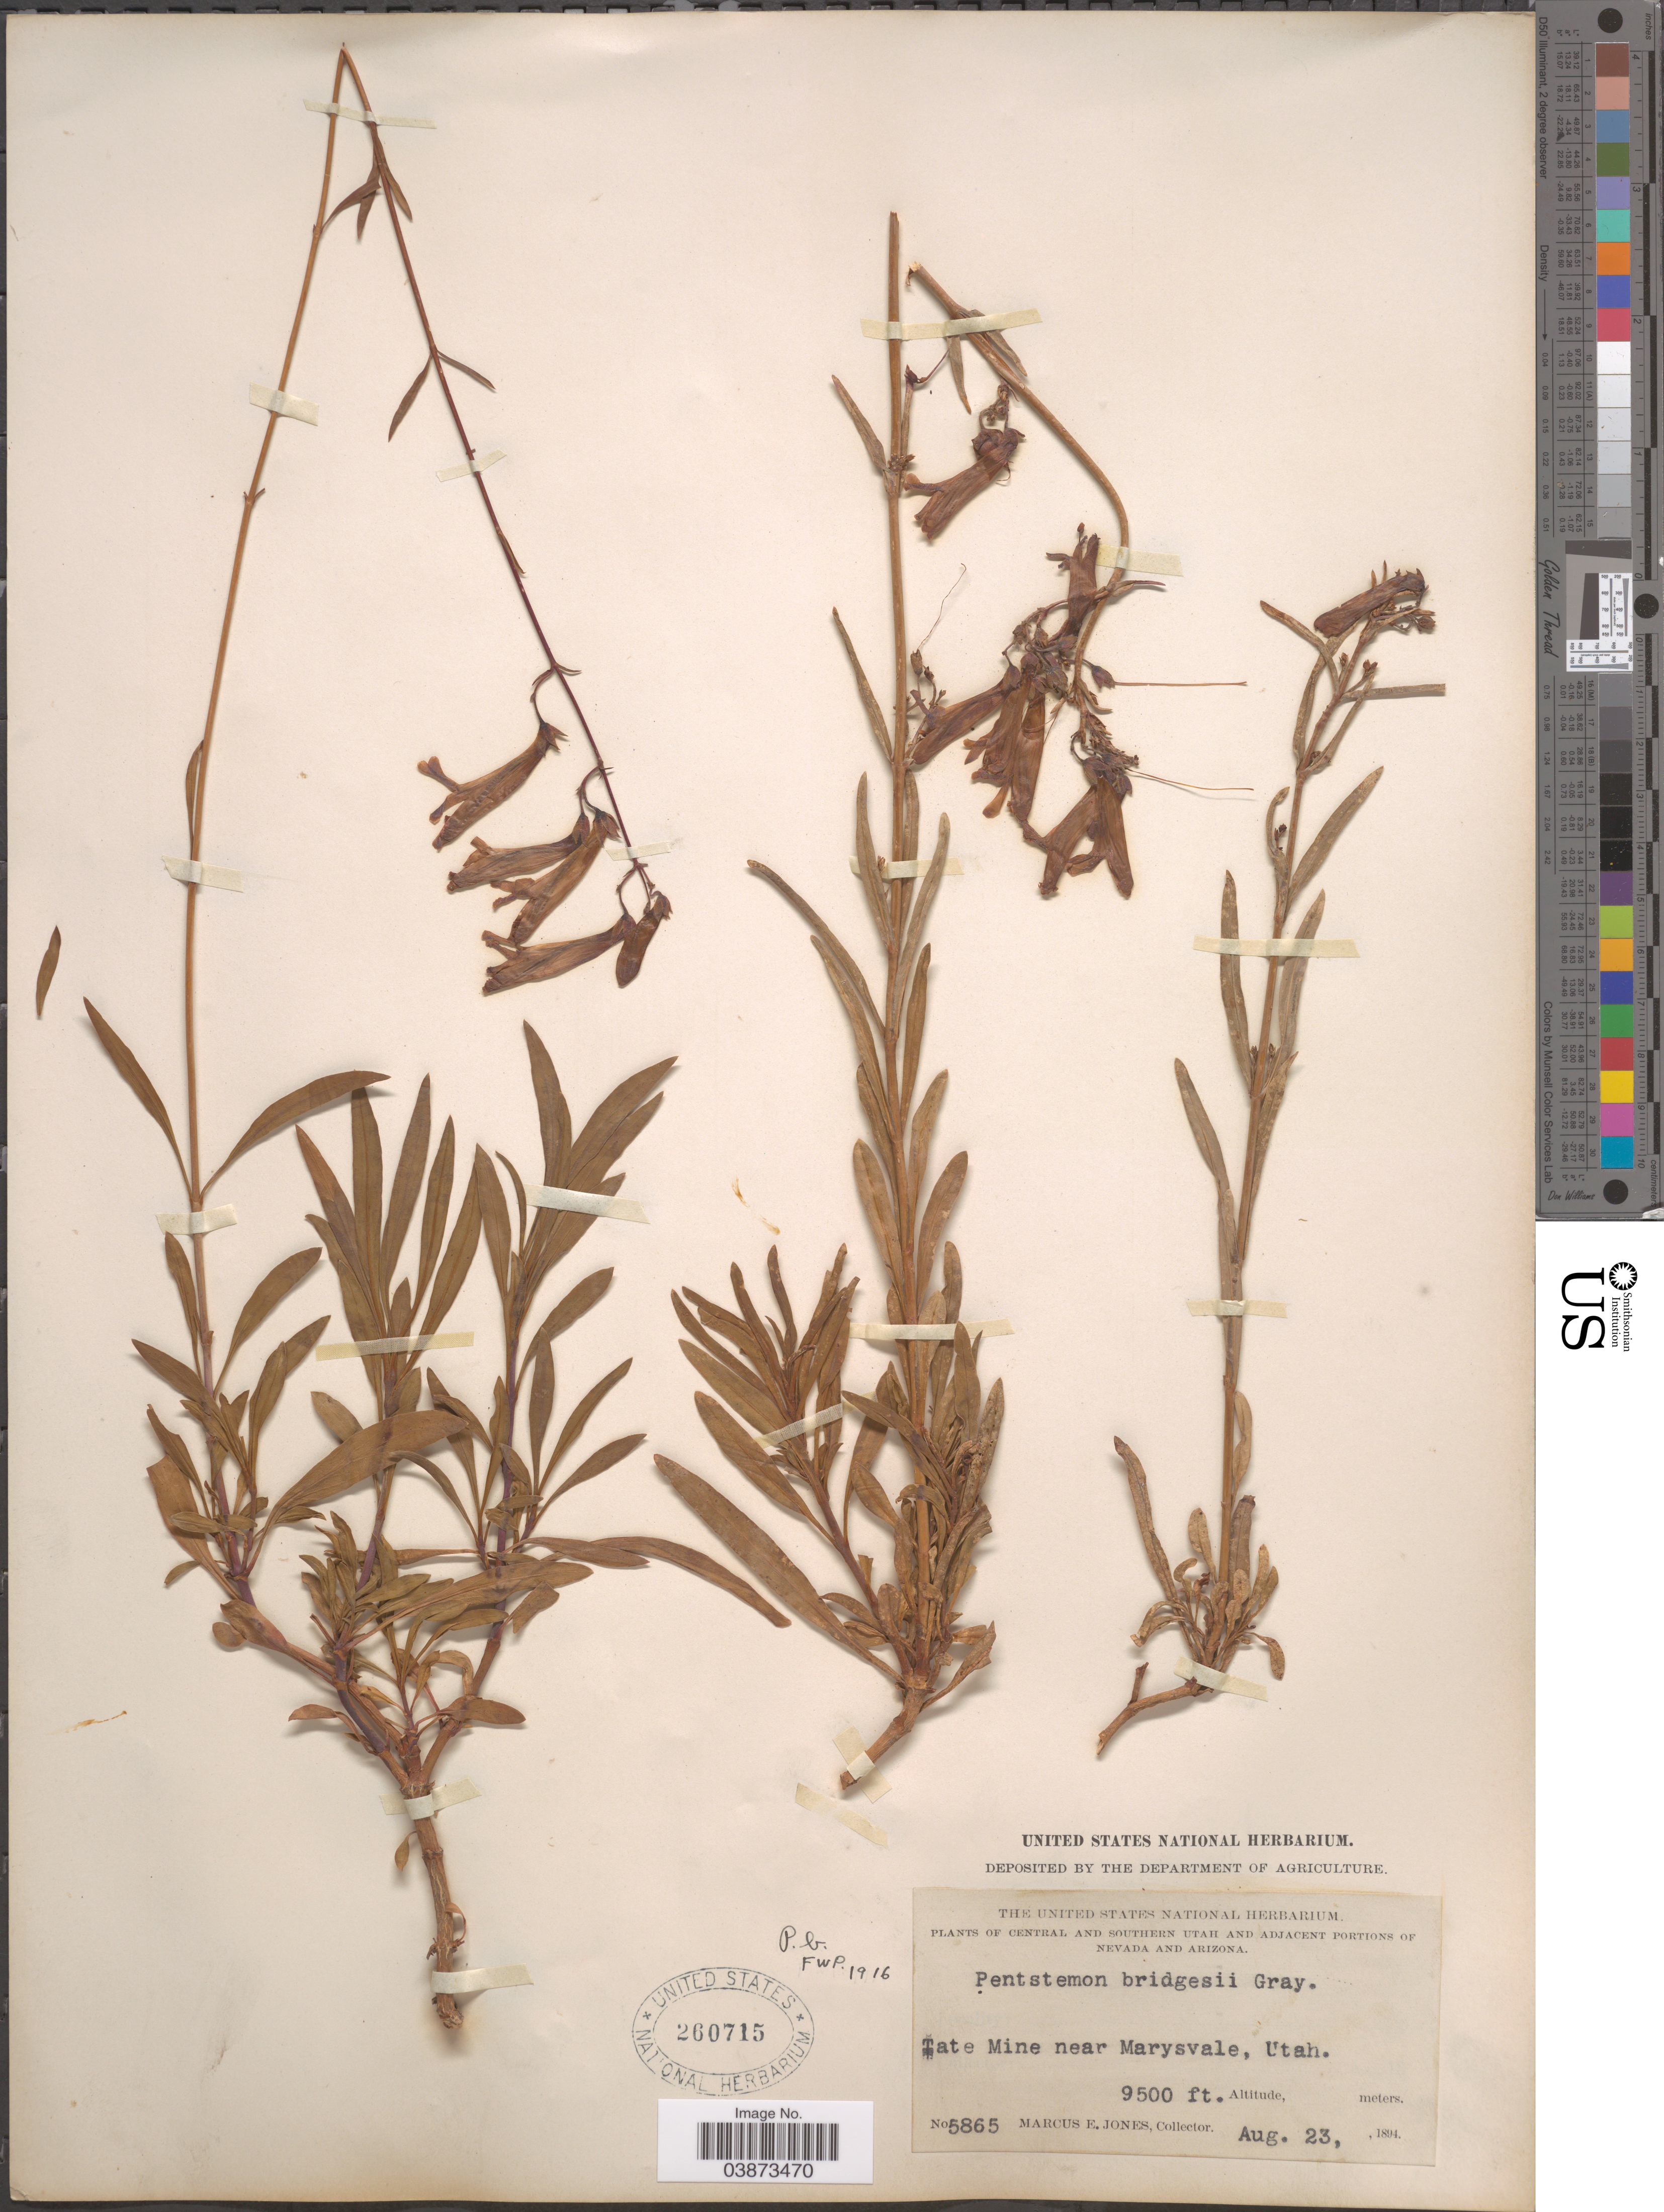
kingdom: Plantae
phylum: Tracheophyta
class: Magnoliopsida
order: Lamiales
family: Plantaginaceae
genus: Penstemon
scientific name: Penstemon bridgesii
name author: A. Gray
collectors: M. E. Jones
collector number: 5865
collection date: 1894-08-23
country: United States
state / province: Utah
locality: Central and Southern Utah. Tate Mine near Marysvale.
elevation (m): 2896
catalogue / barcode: US 260715